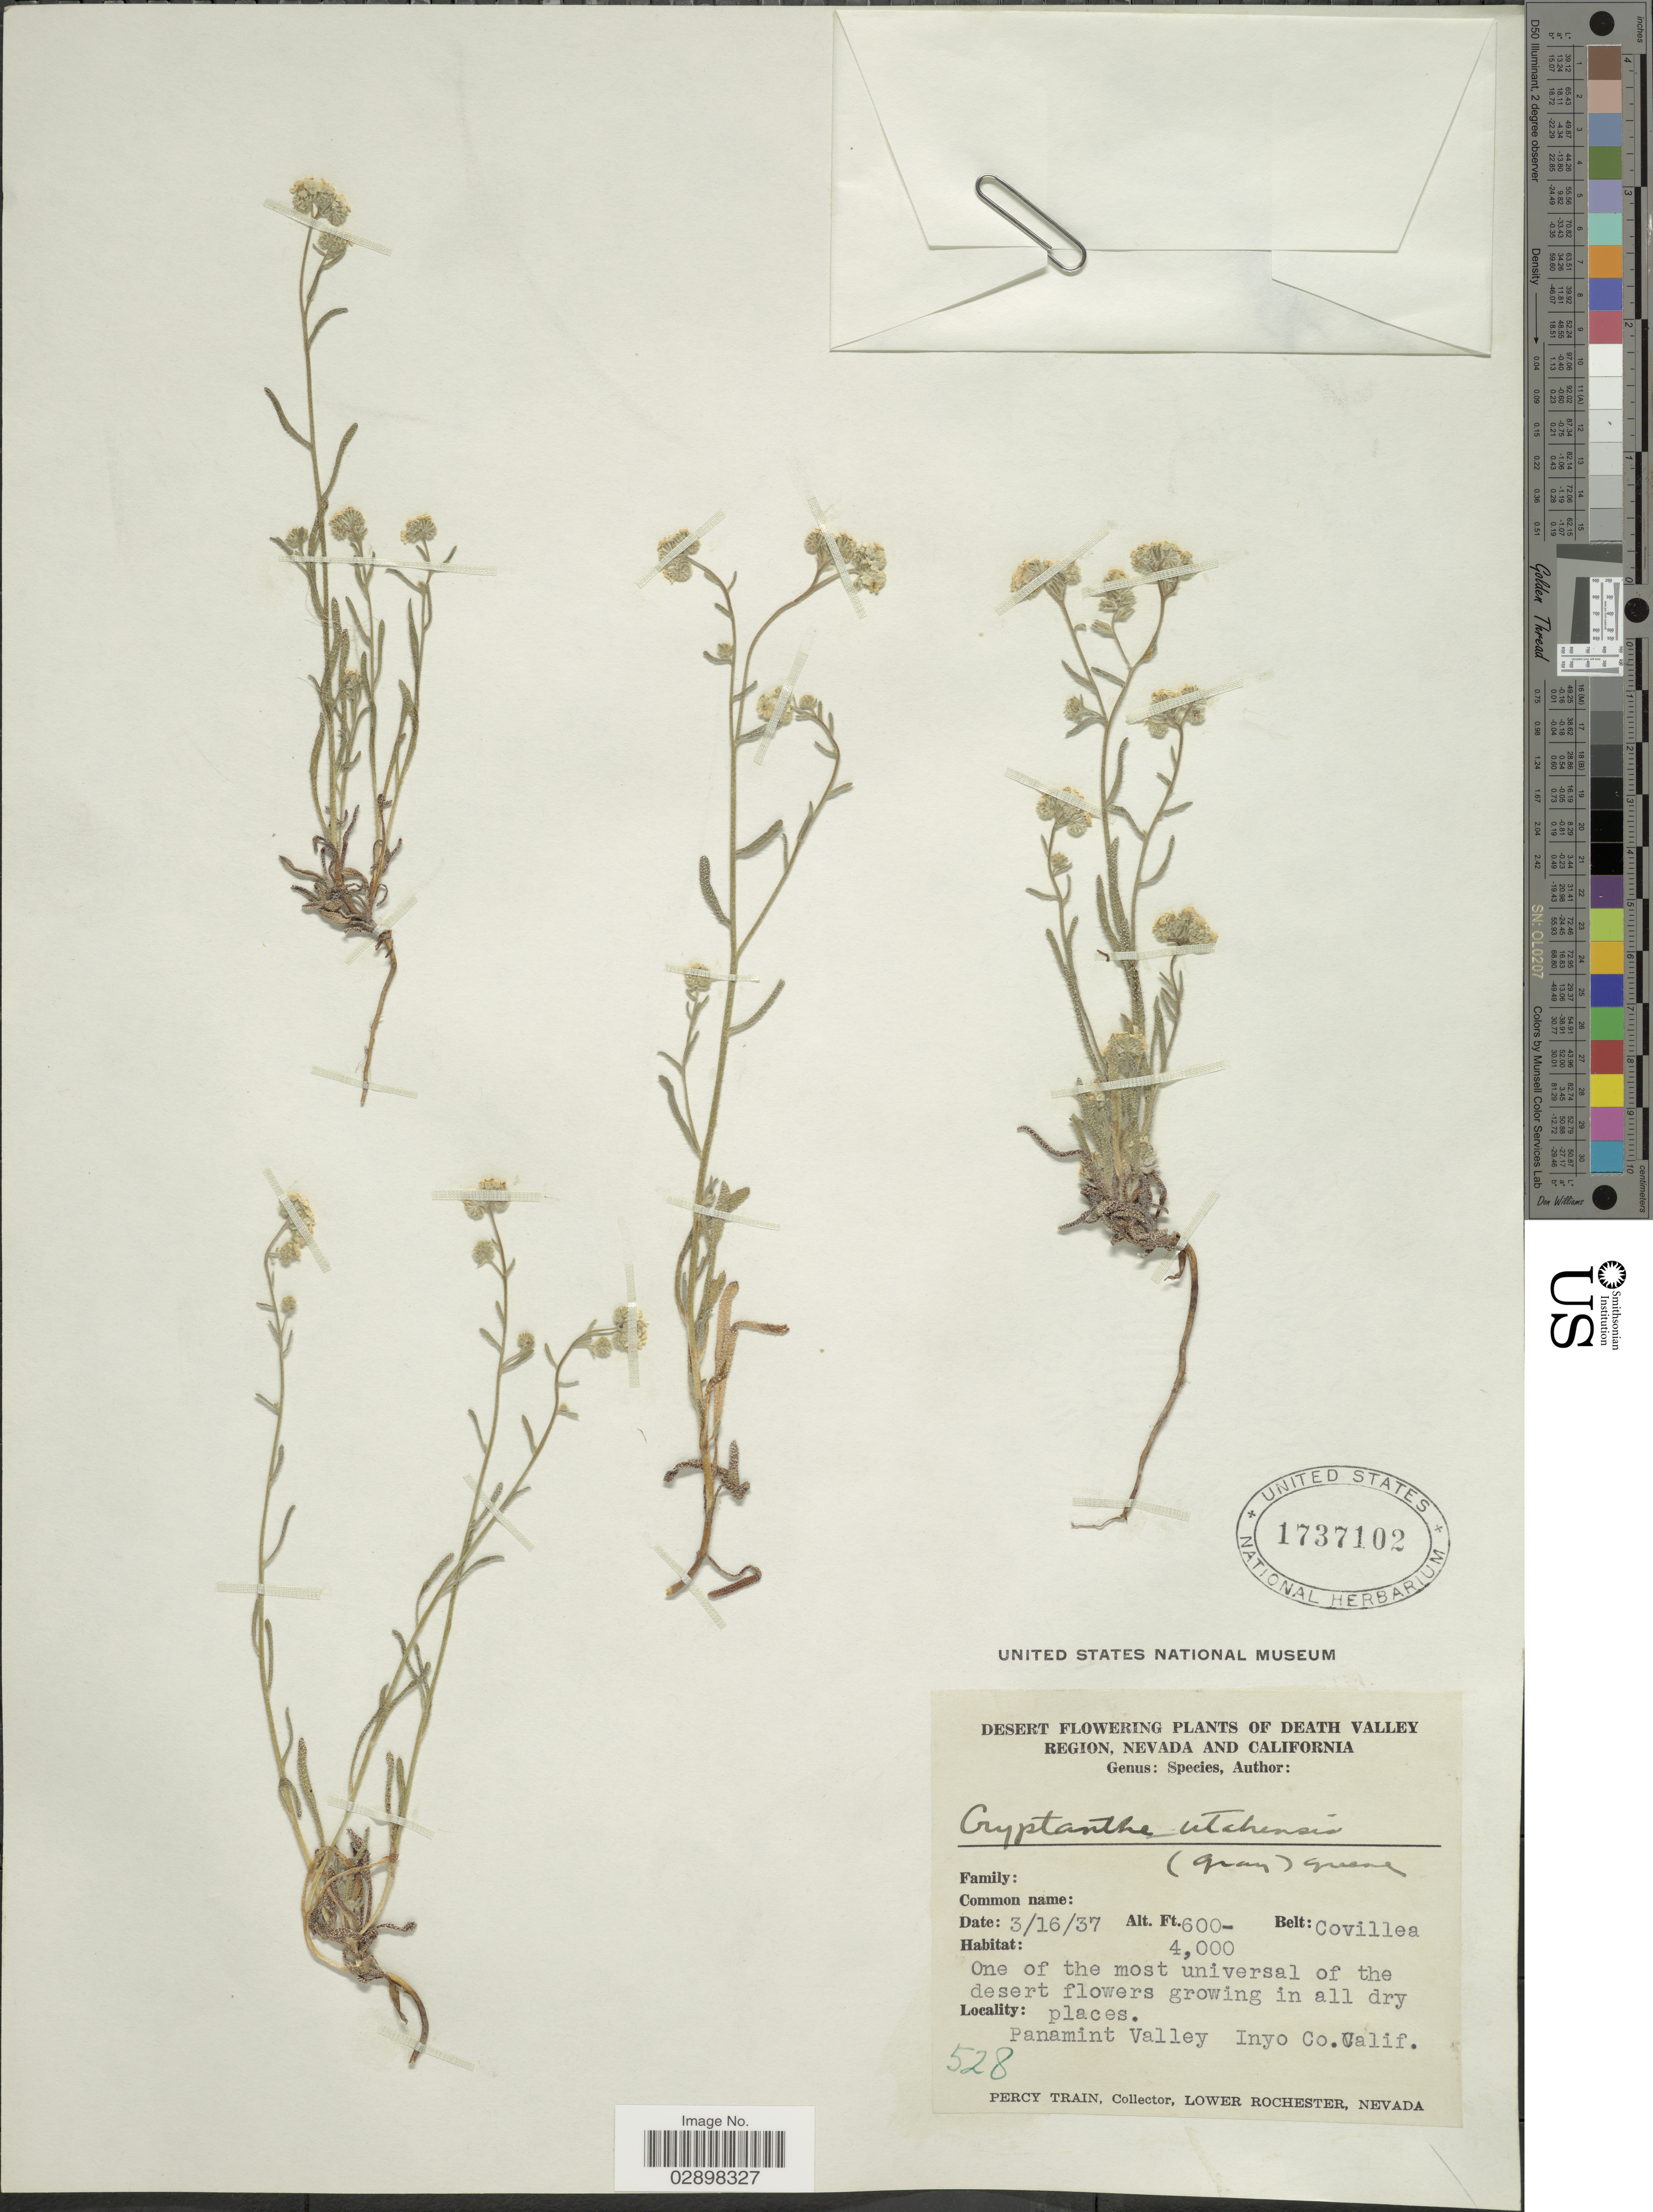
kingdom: Plantae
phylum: Tracheophyta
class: Magnoliopsida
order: Boraginales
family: Boraginaceae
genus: Cryptantha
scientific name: Cryptantha utahensis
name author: (A. Gray) Greene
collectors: P. Train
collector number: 528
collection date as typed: Transcribed d/m/y: 16/3/37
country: United States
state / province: California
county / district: Inyo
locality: Death Valley Region, Panamint Valley, Inyo Co.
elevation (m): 183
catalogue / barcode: US 1737102